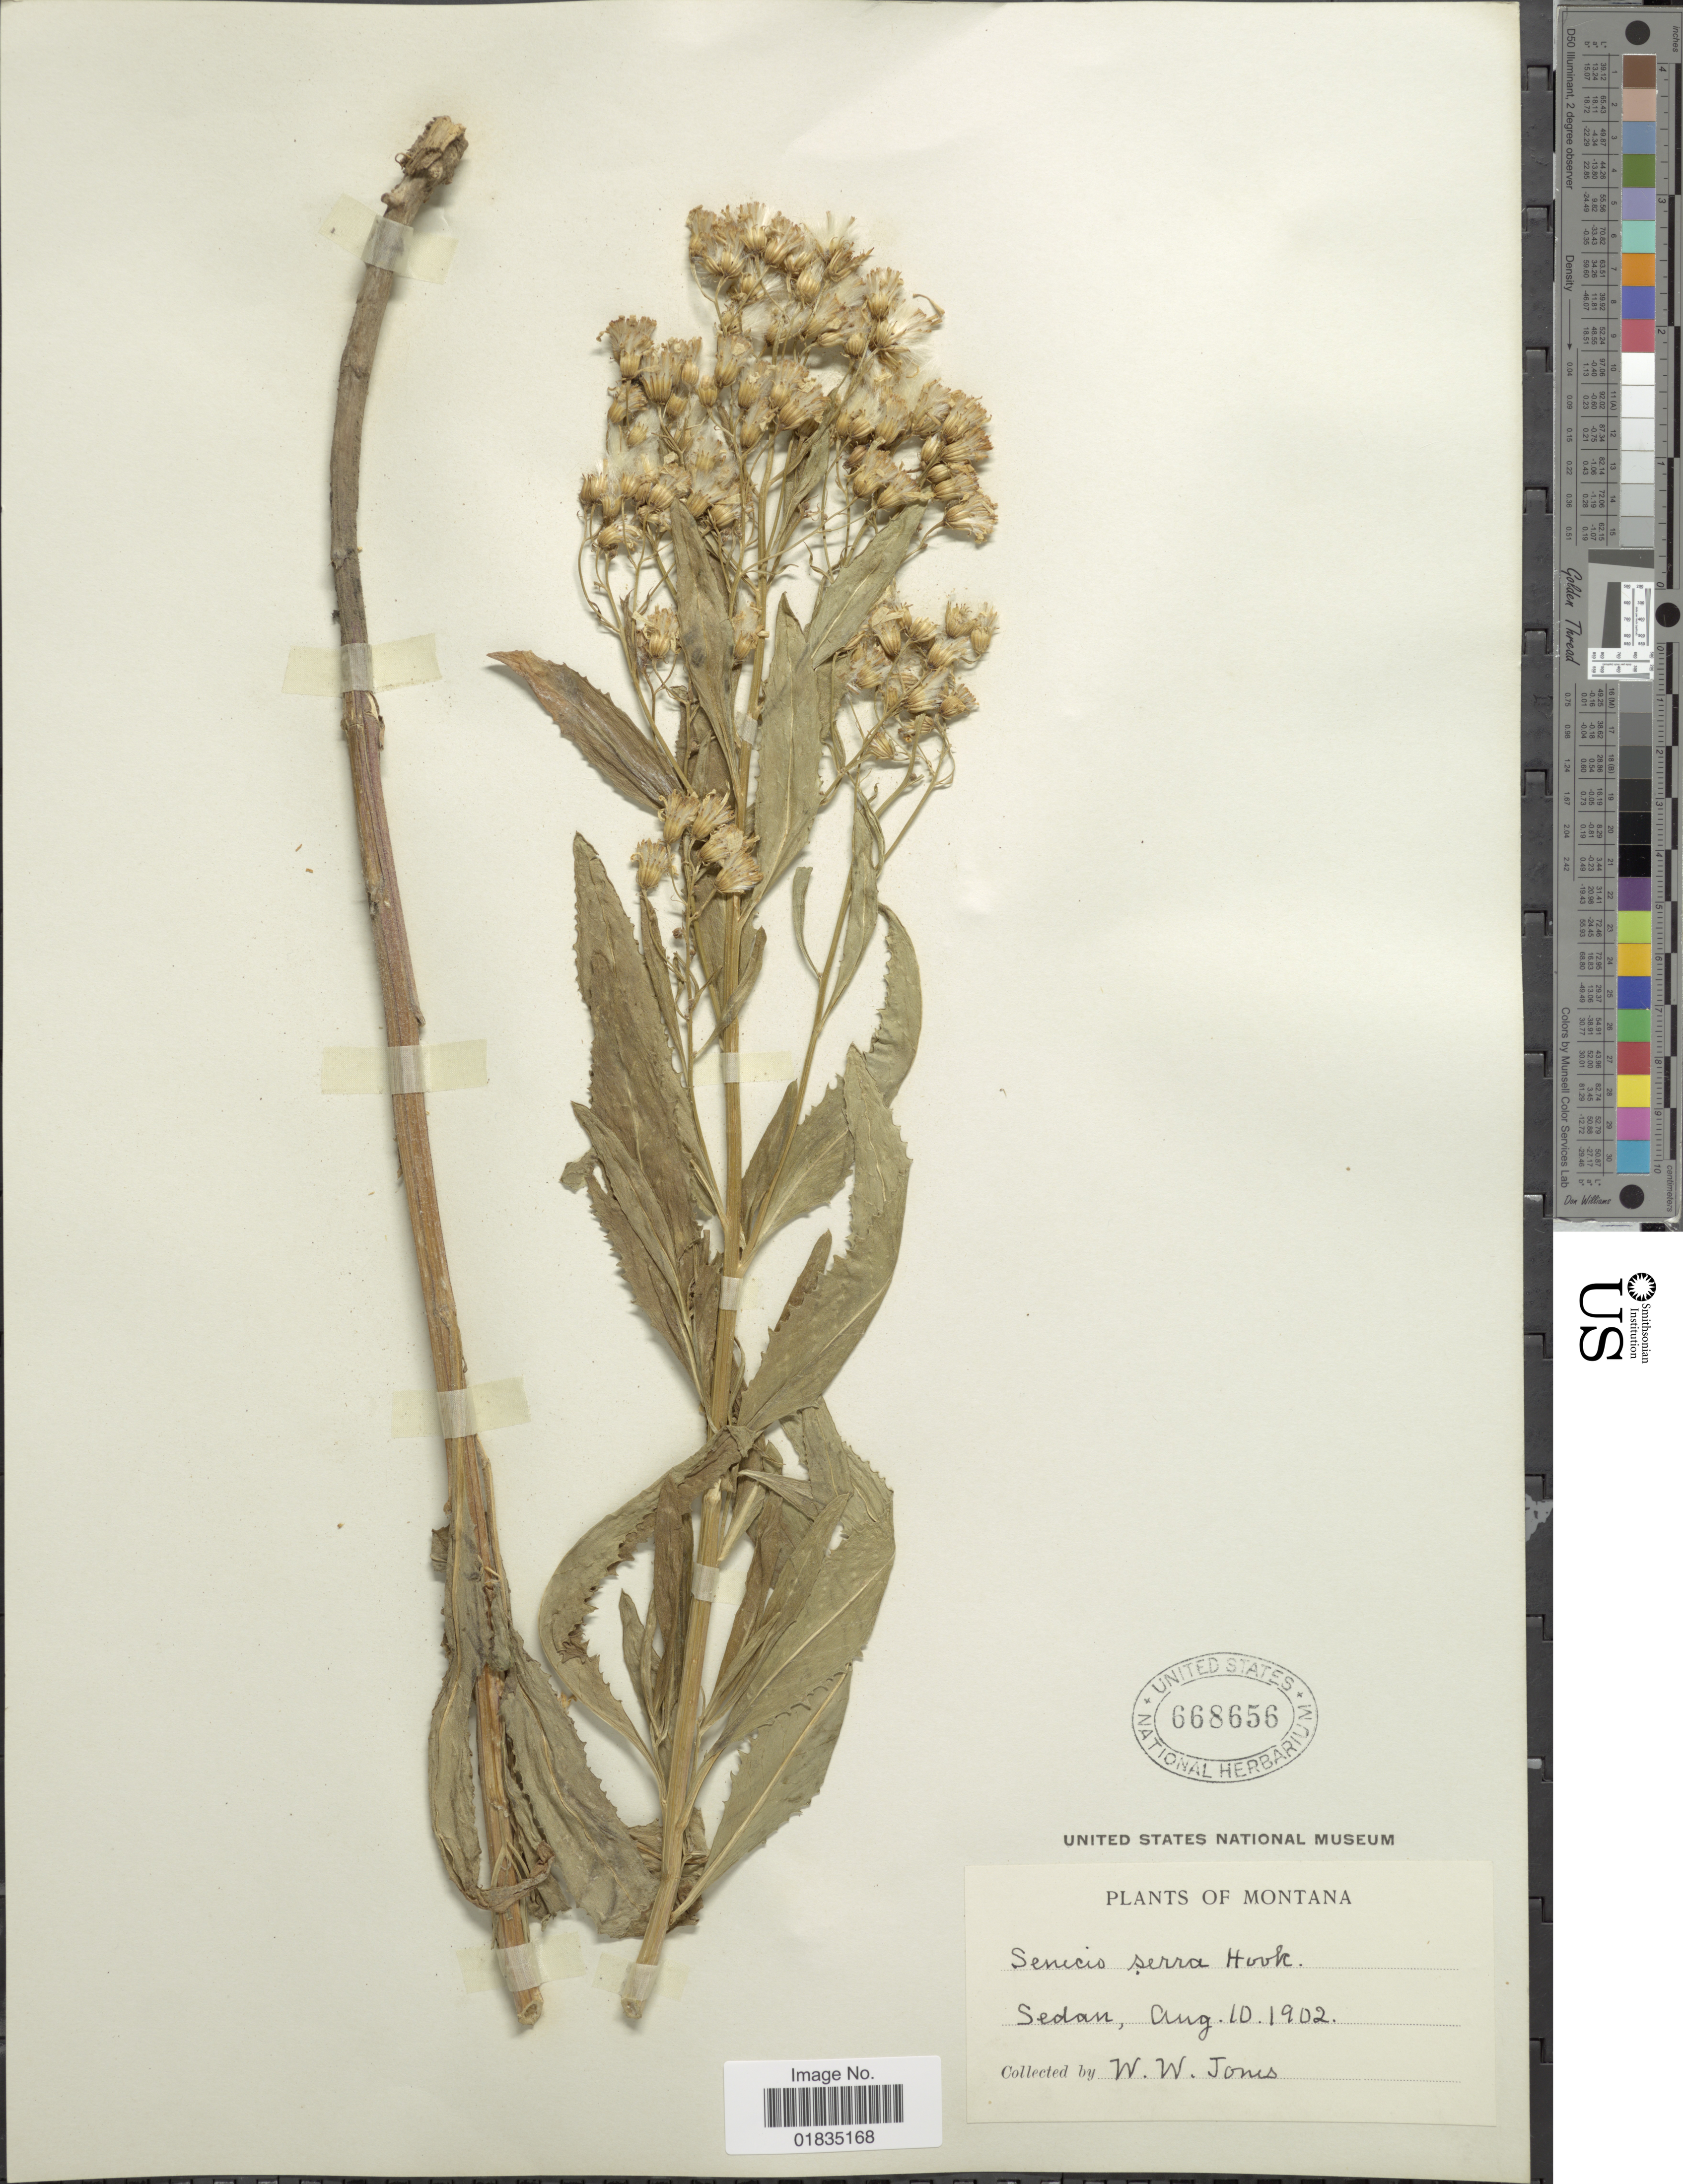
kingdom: Plantae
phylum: Tracheophyta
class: Magnoliopsida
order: Asterales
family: Asteraceae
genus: Senecio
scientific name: Senecio serra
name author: Hook.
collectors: W. W. Jones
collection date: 1902-08-10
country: United States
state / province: Montana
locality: Sedan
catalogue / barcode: US 668656